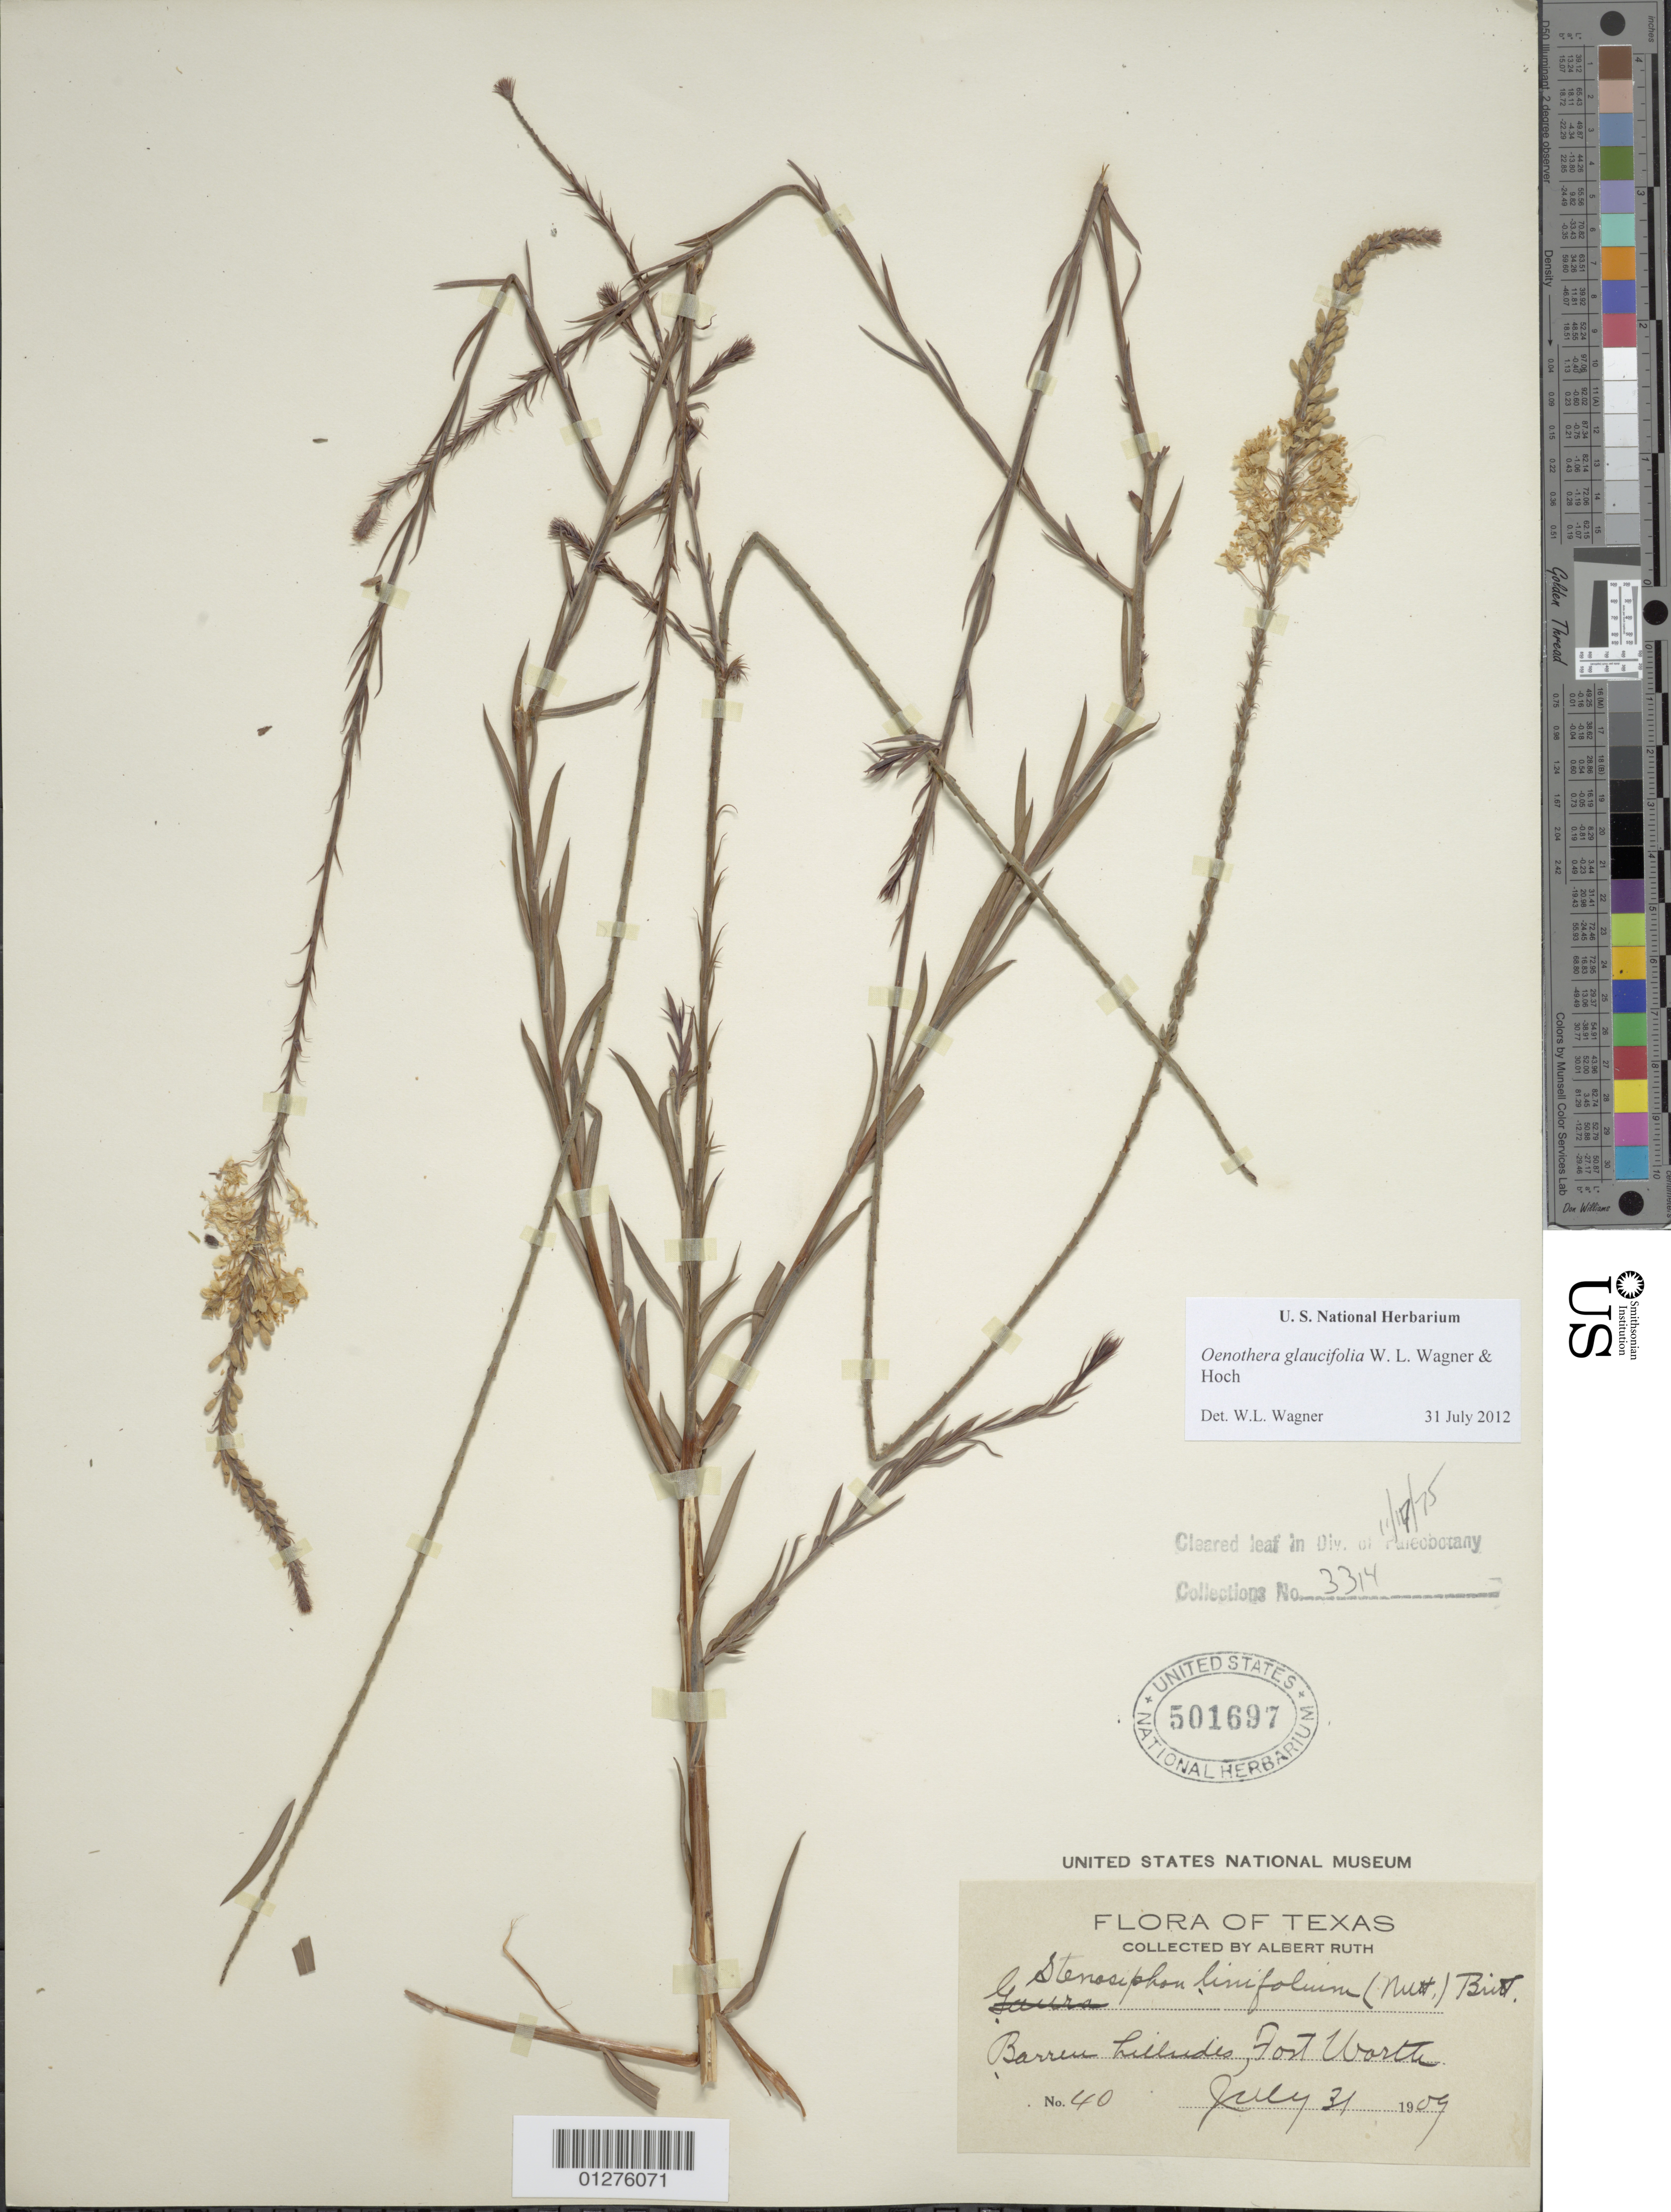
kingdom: Plantae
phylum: Tracheophyta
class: Magnoliopsida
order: Myrtales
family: Onagraceae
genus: Oenothera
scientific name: Oenothera glaucifolia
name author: W.L. Wagner & Hoch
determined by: Wagner, W. L., (BOT), Smithsonian Institution - National Museum of Natural History (UNITED STATES)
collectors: A. Ruth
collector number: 40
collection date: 1909-07-31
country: United States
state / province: Texas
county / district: Tarrant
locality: Fort Worth.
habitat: Barren hillsides.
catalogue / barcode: US 501697